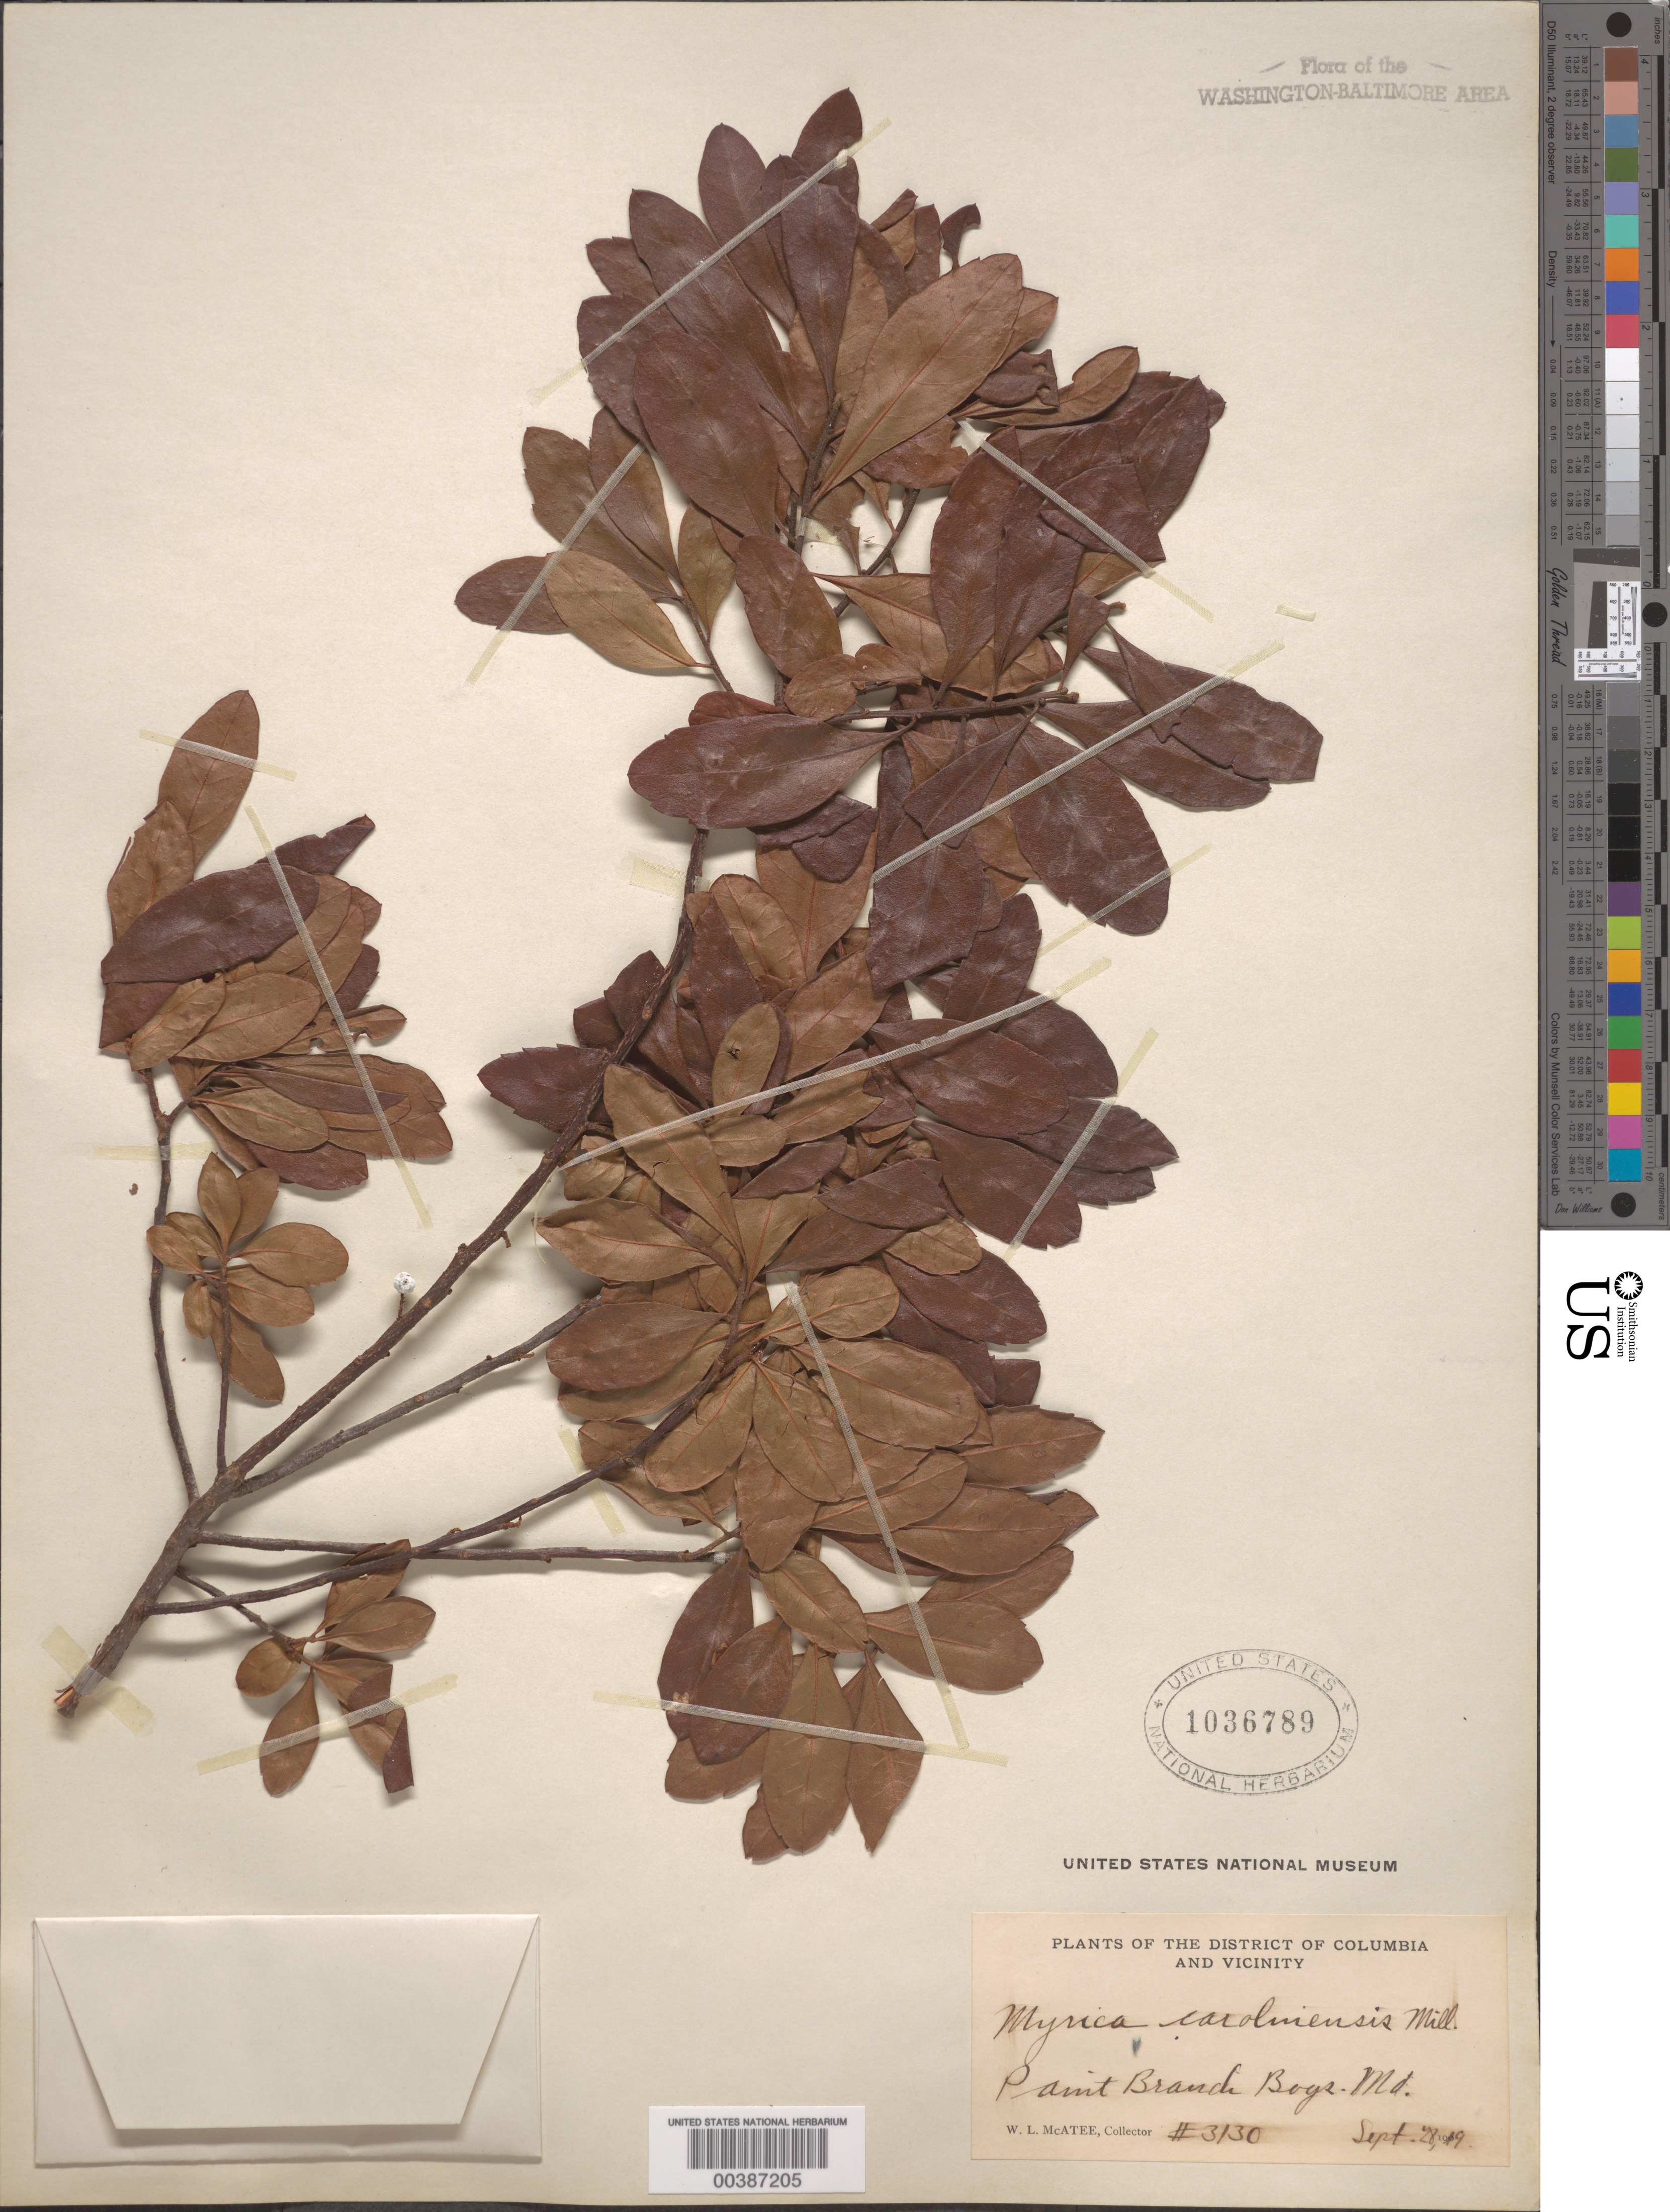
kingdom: Plantae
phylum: Tracheophyta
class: Magnoliopsida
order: Fagales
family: Myricaceae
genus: Morella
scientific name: Morella pensylvanica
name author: (Mirb.) Kartesz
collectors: W. McAtee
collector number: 3130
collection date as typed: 28 Sep 1919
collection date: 1919-09-28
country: United States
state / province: Maryland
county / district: Prince George's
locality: Paint Branch, Beltsville vicinity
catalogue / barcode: US 1036789